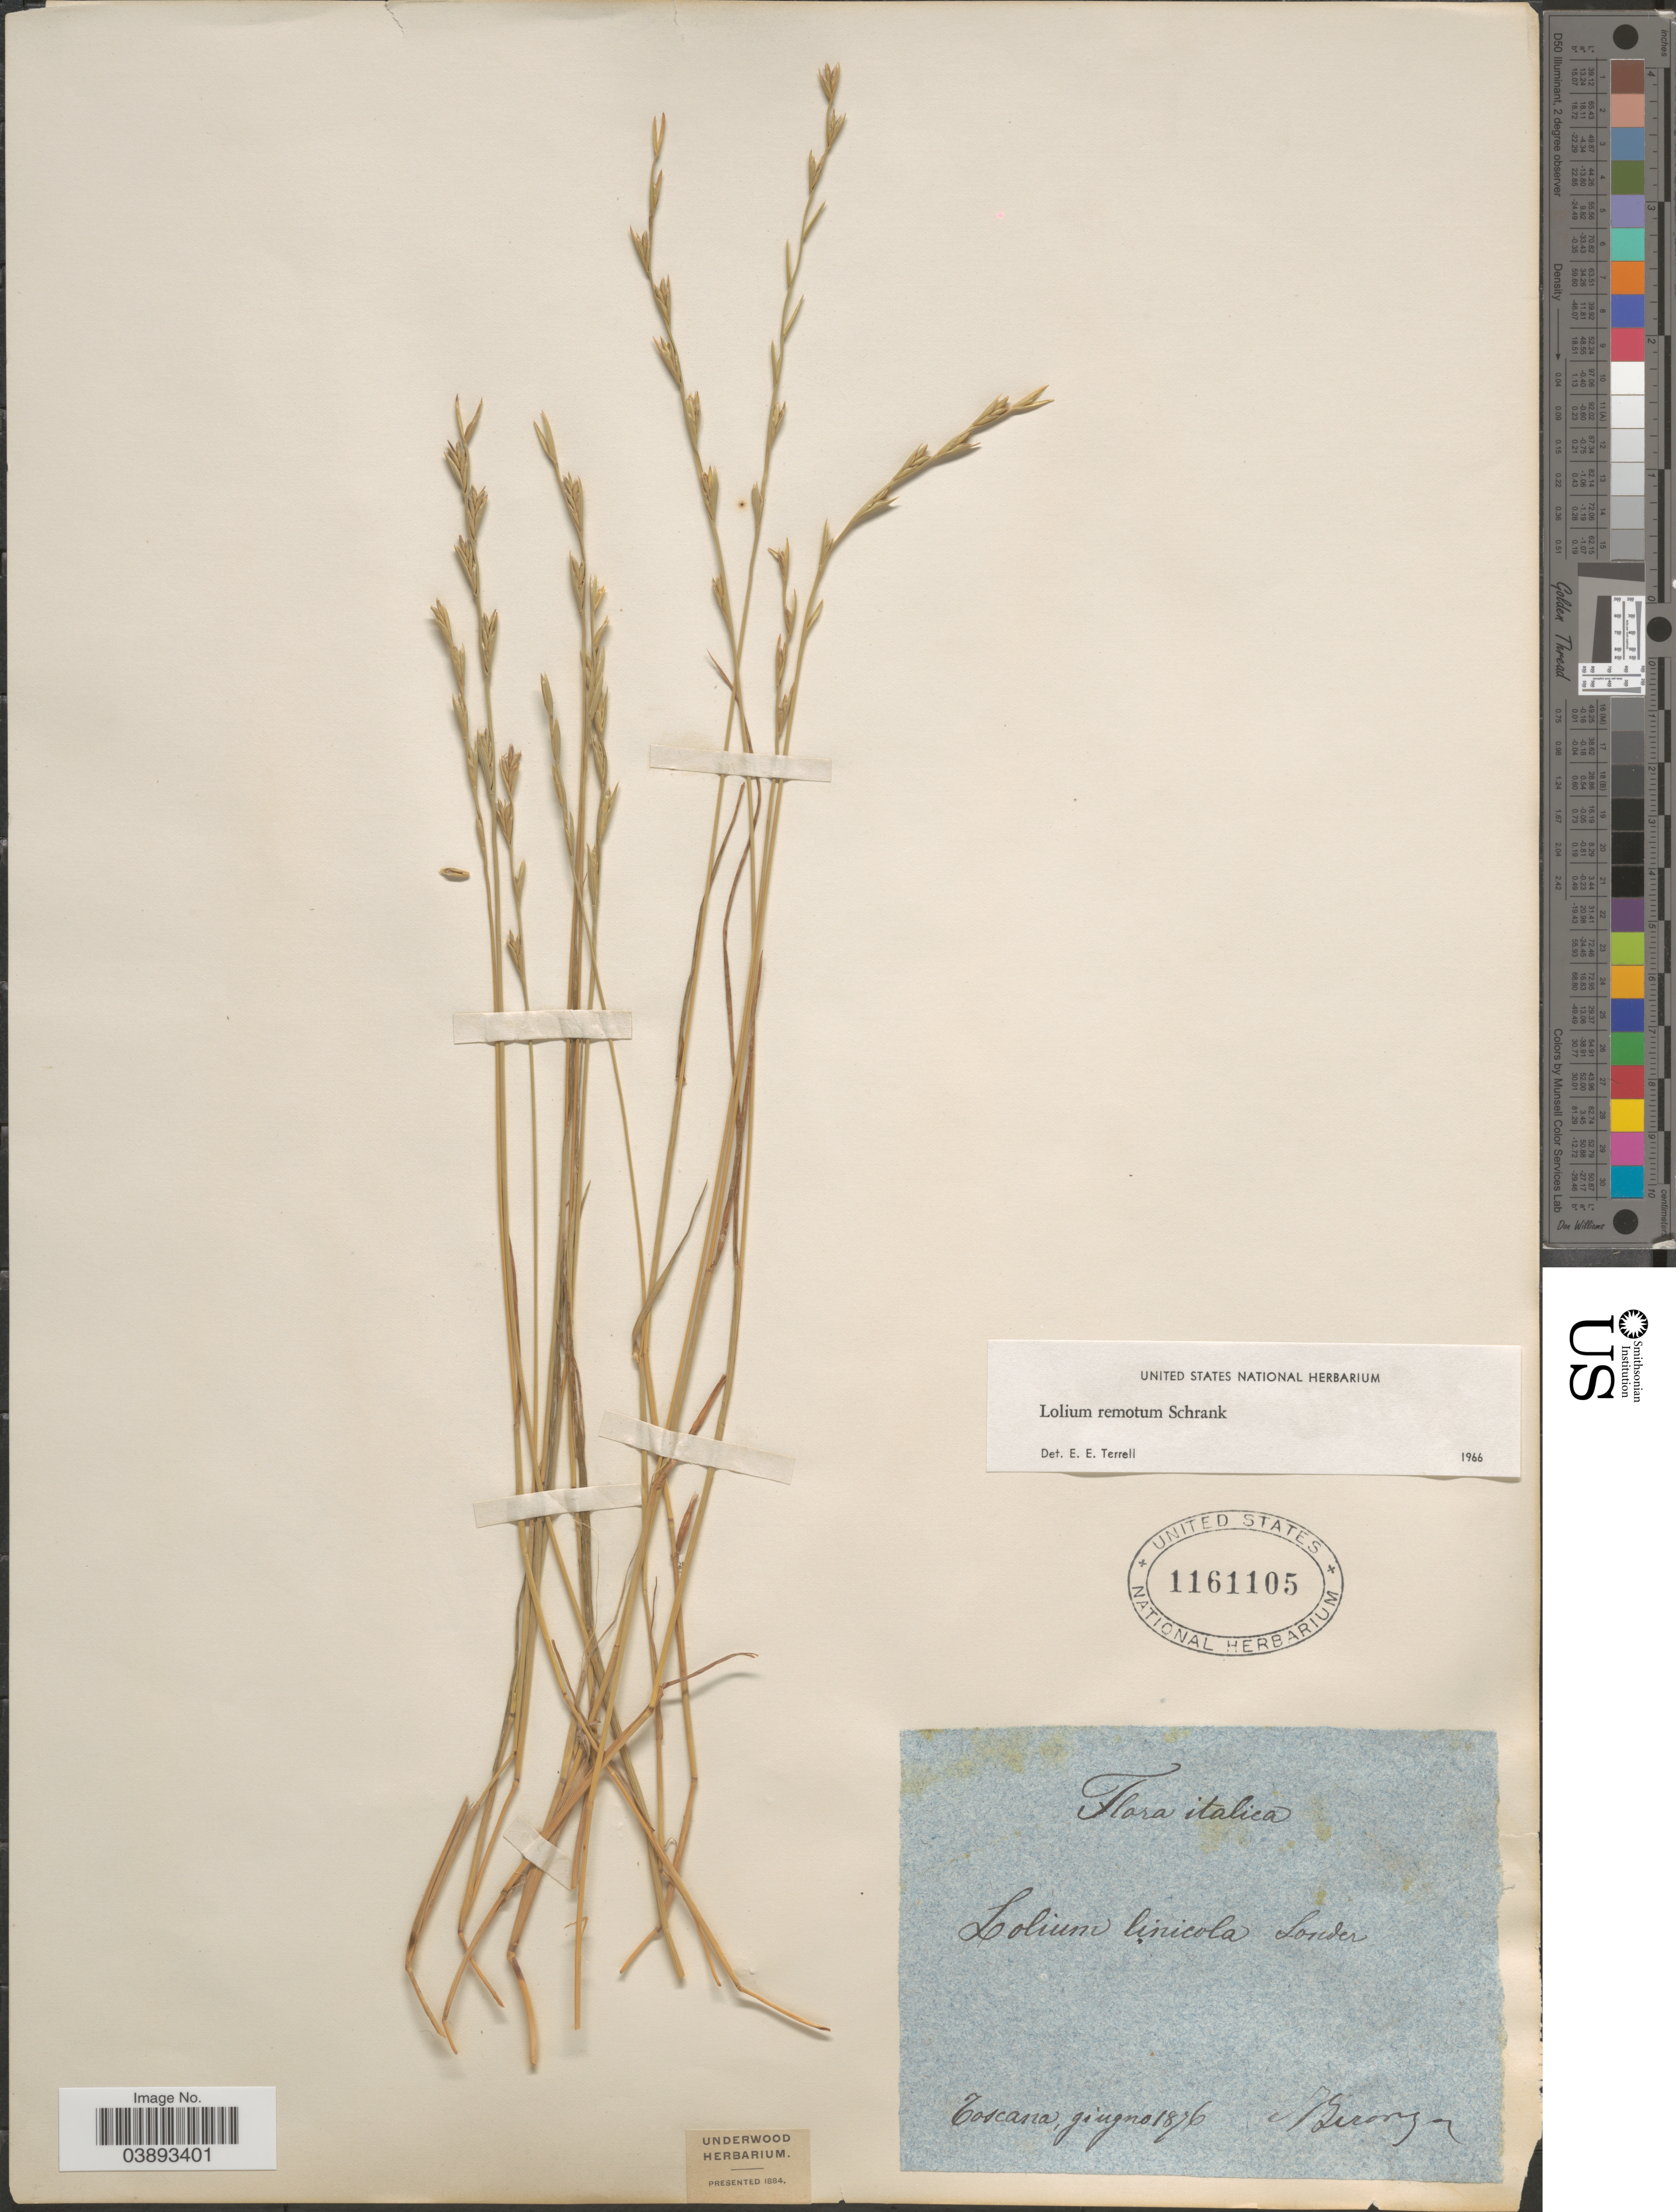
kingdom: Plantae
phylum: Tracheophyta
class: Liliopsida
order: Poales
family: Poaceae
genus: Lolium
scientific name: Lolium remotum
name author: Schrank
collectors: Berenger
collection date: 1876-06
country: Italy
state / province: Tuscany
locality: Toscana.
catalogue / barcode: US 1161105